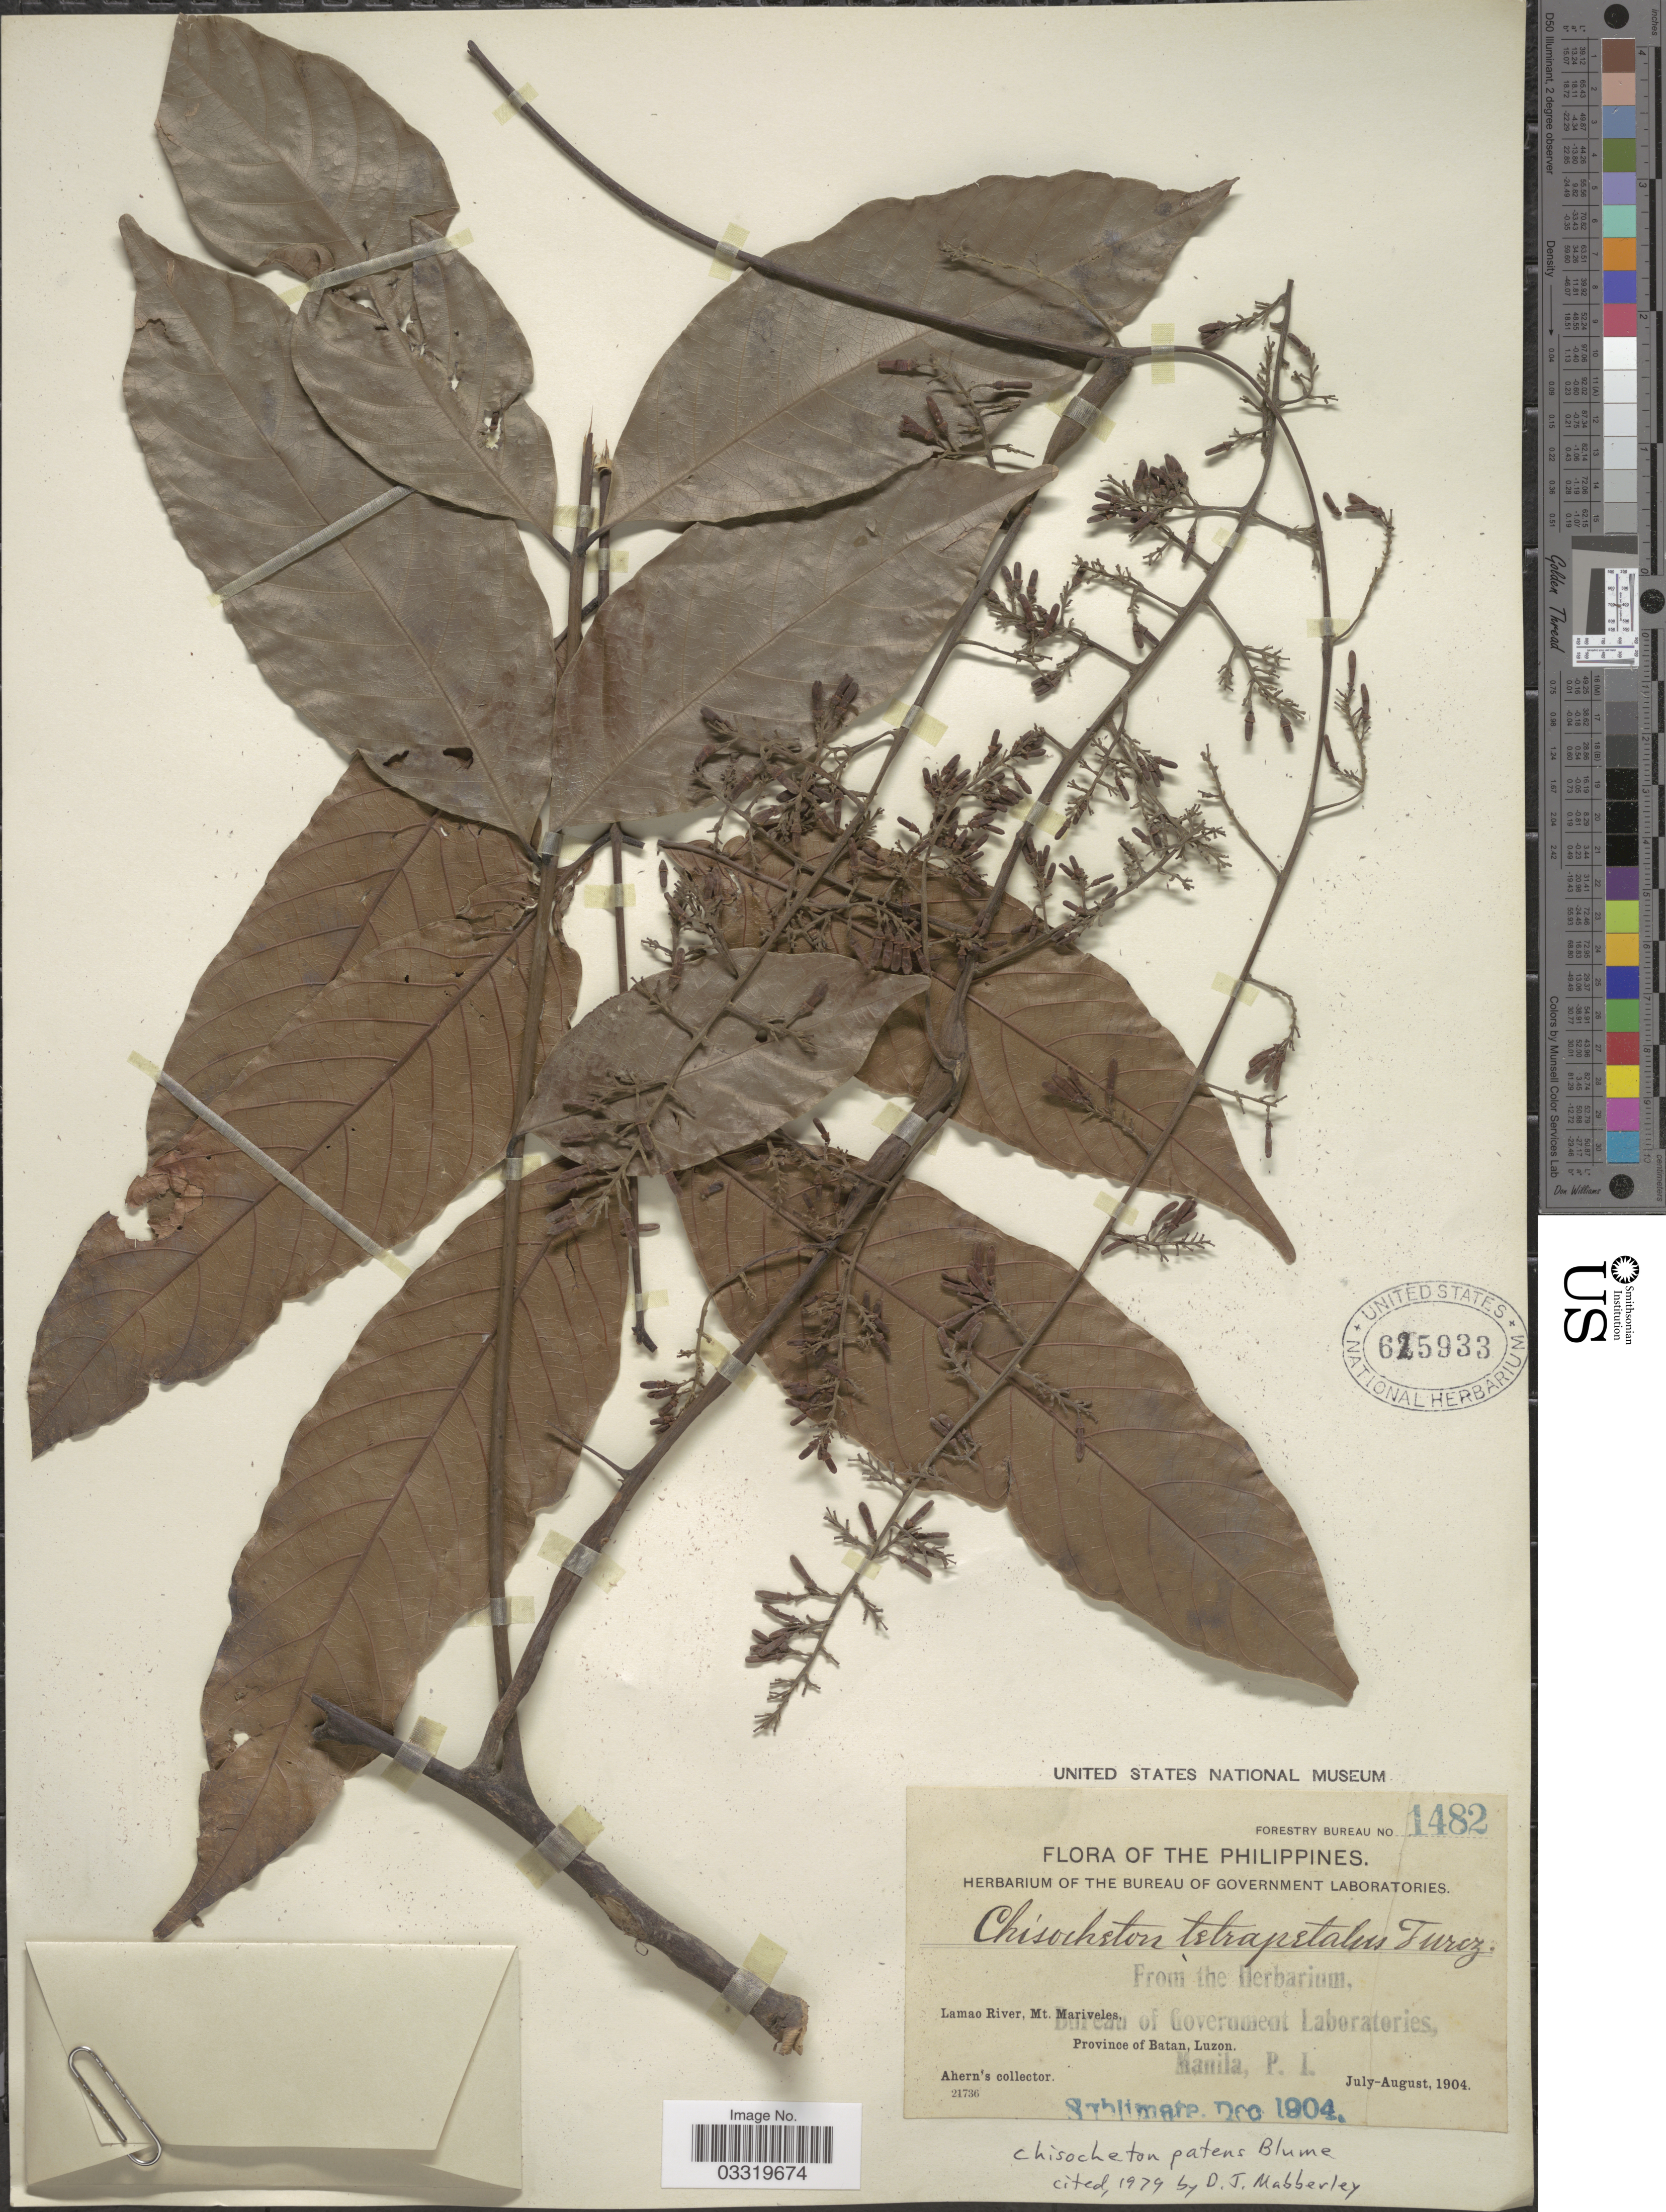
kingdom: Plantae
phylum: Tracheophyta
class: Magnoliopsida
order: Sapindales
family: Meliaceae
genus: Chisocheton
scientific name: Chisocheton patens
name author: Blume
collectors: Ahern's collector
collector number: Forestry Bureau 1482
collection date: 1904-07/1904-08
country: Philippines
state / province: Cagayan Valley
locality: Lamao River, Mt. Mariveles, Province of Batan, Luzon.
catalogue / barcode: US 625933